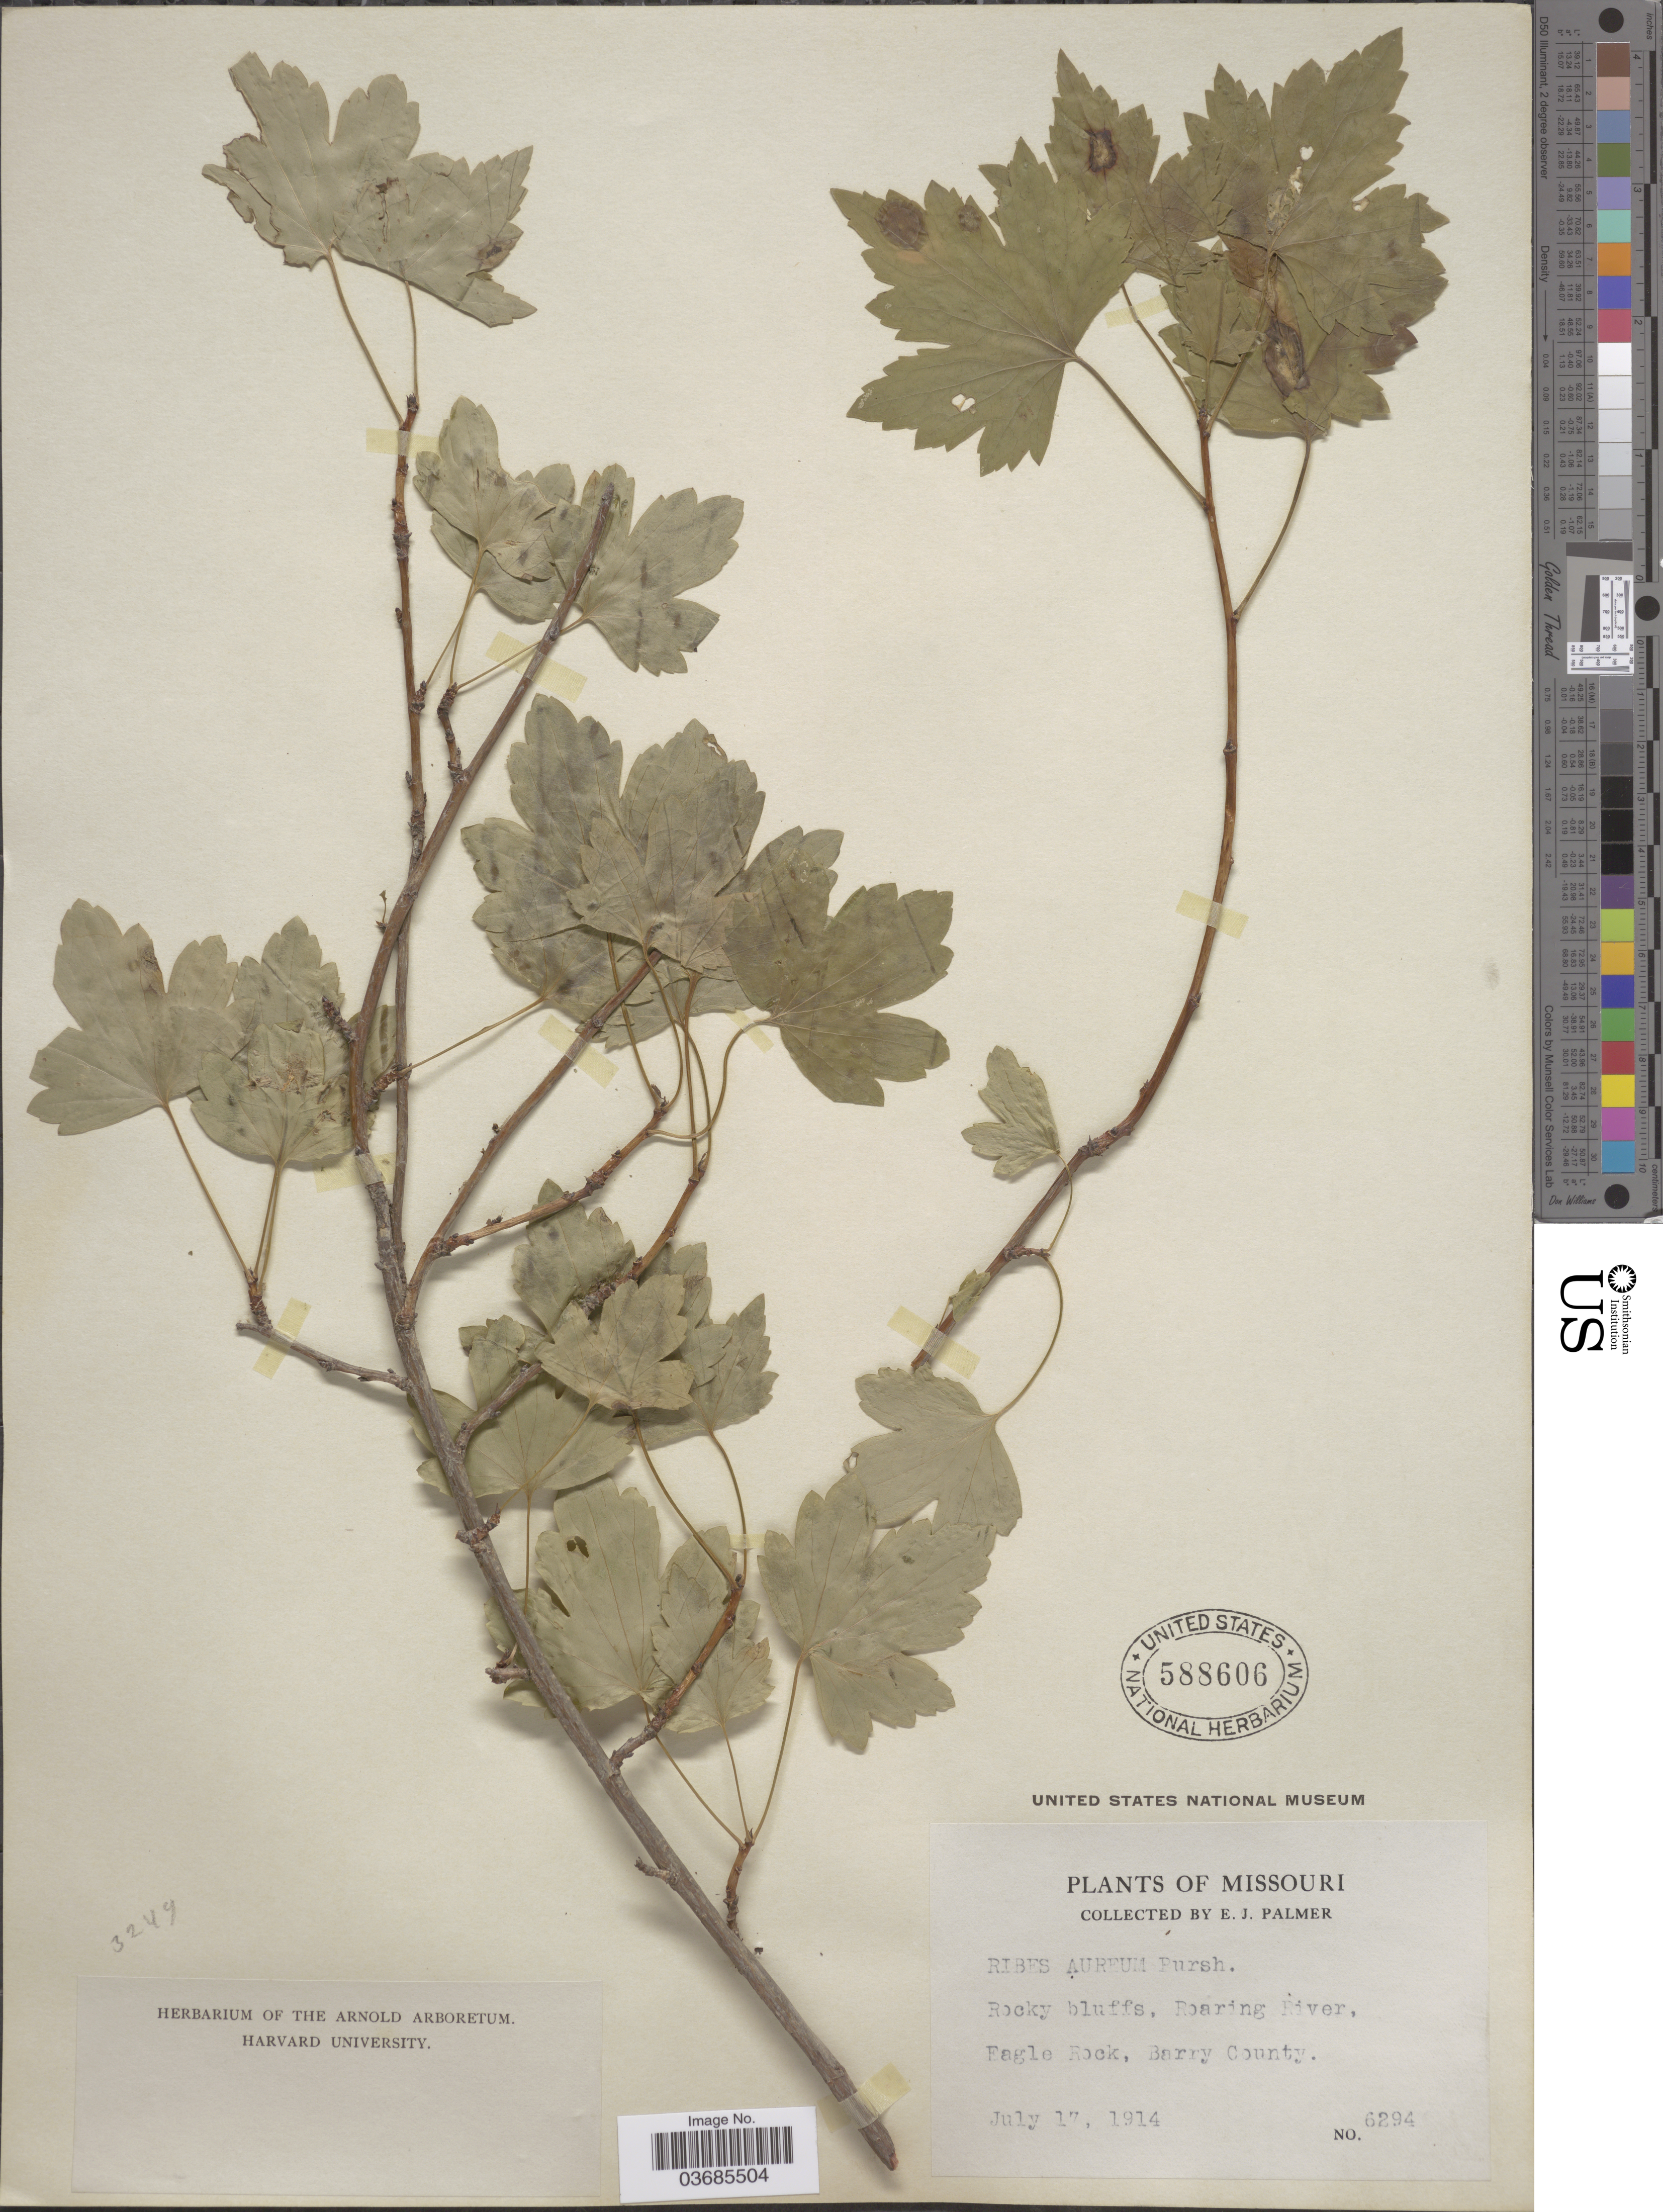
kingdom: Plantae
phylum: Tracheophyta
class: Magnoliopsida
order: Saxifragales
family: Grossulariaceae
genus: Ribes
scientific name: Ribes aureum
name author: Pursh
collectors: E. J. Palmer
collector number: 6294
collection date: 1914-07-17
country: United States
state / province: Missouri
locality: Rocky bluffs, Roaring River, Eagle Rock, Barry County.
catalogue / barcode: US 588606